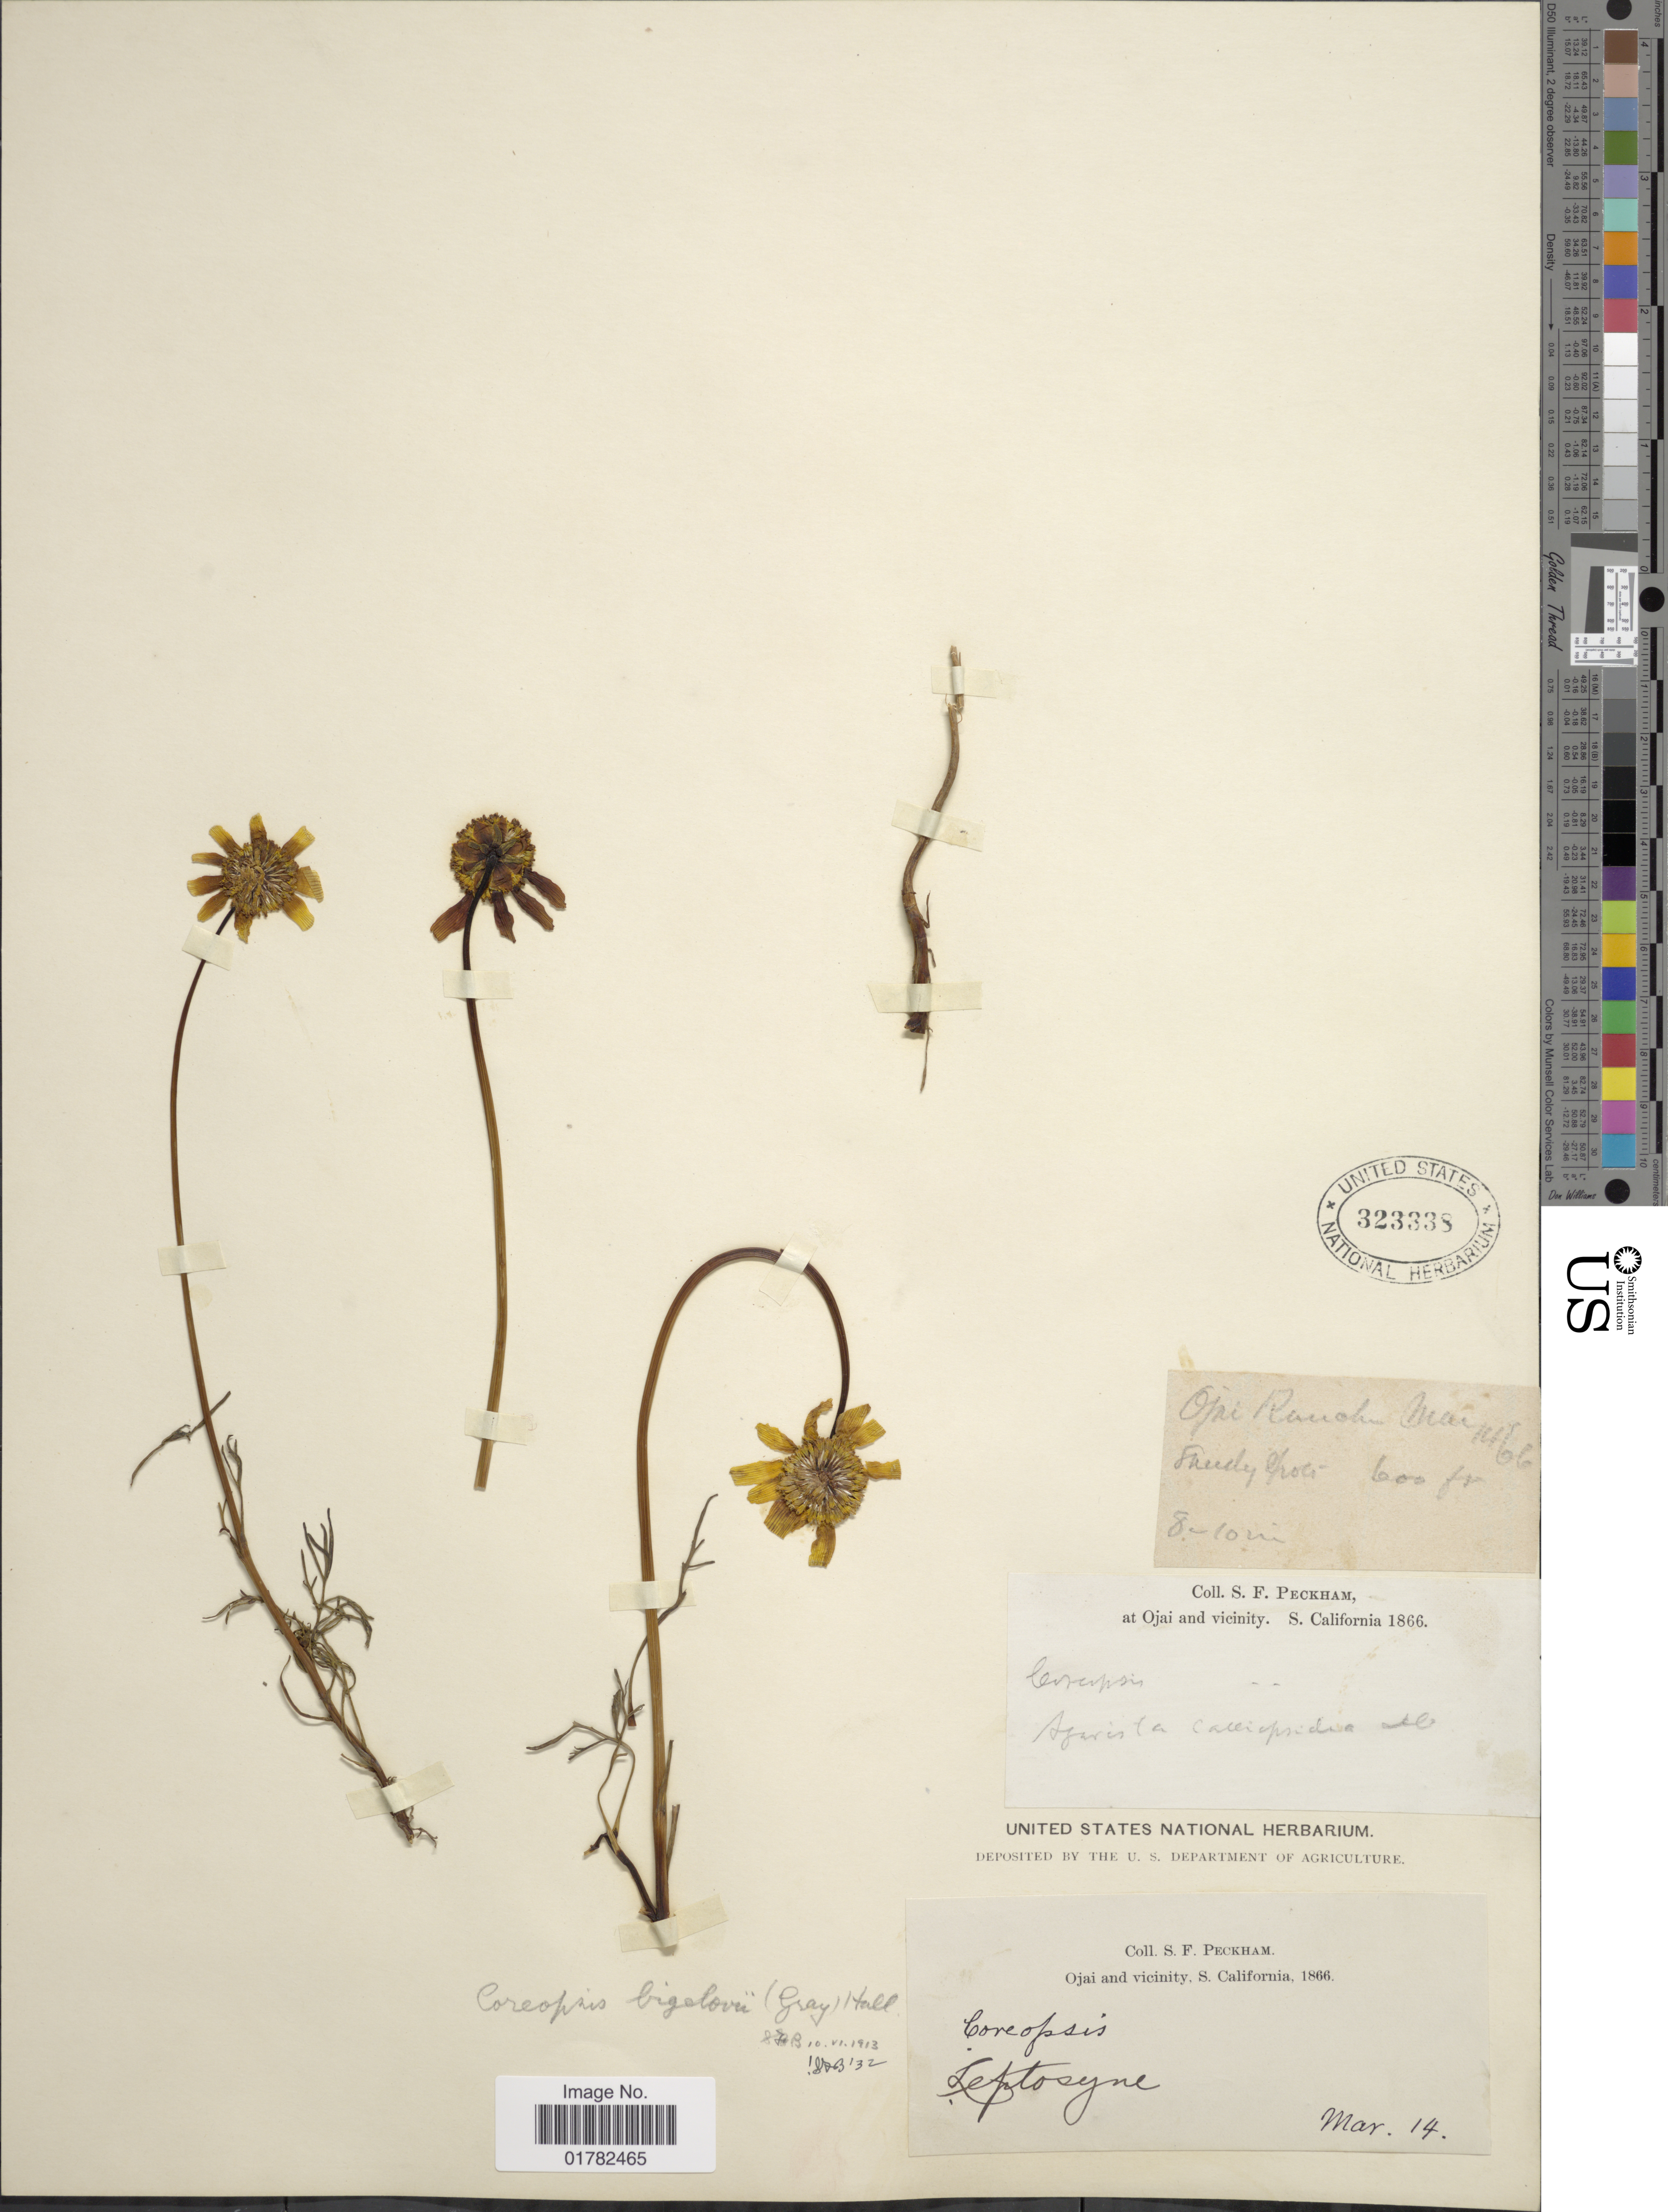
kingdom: Plantae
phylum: Tracheophyta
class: Magnoliopsida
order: Asterales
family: Asteraceae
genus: Coreopsis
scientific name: Coreopsis bigelovii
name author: (A. Gray) Voss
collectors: S. Peckham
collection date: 1866-03-14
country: United States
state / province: California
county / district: Ventura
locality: Ojai and vicinity, S. California, open Rancgh, sandy slope, 8-10 mi.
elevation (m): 183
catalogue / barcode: US 323338